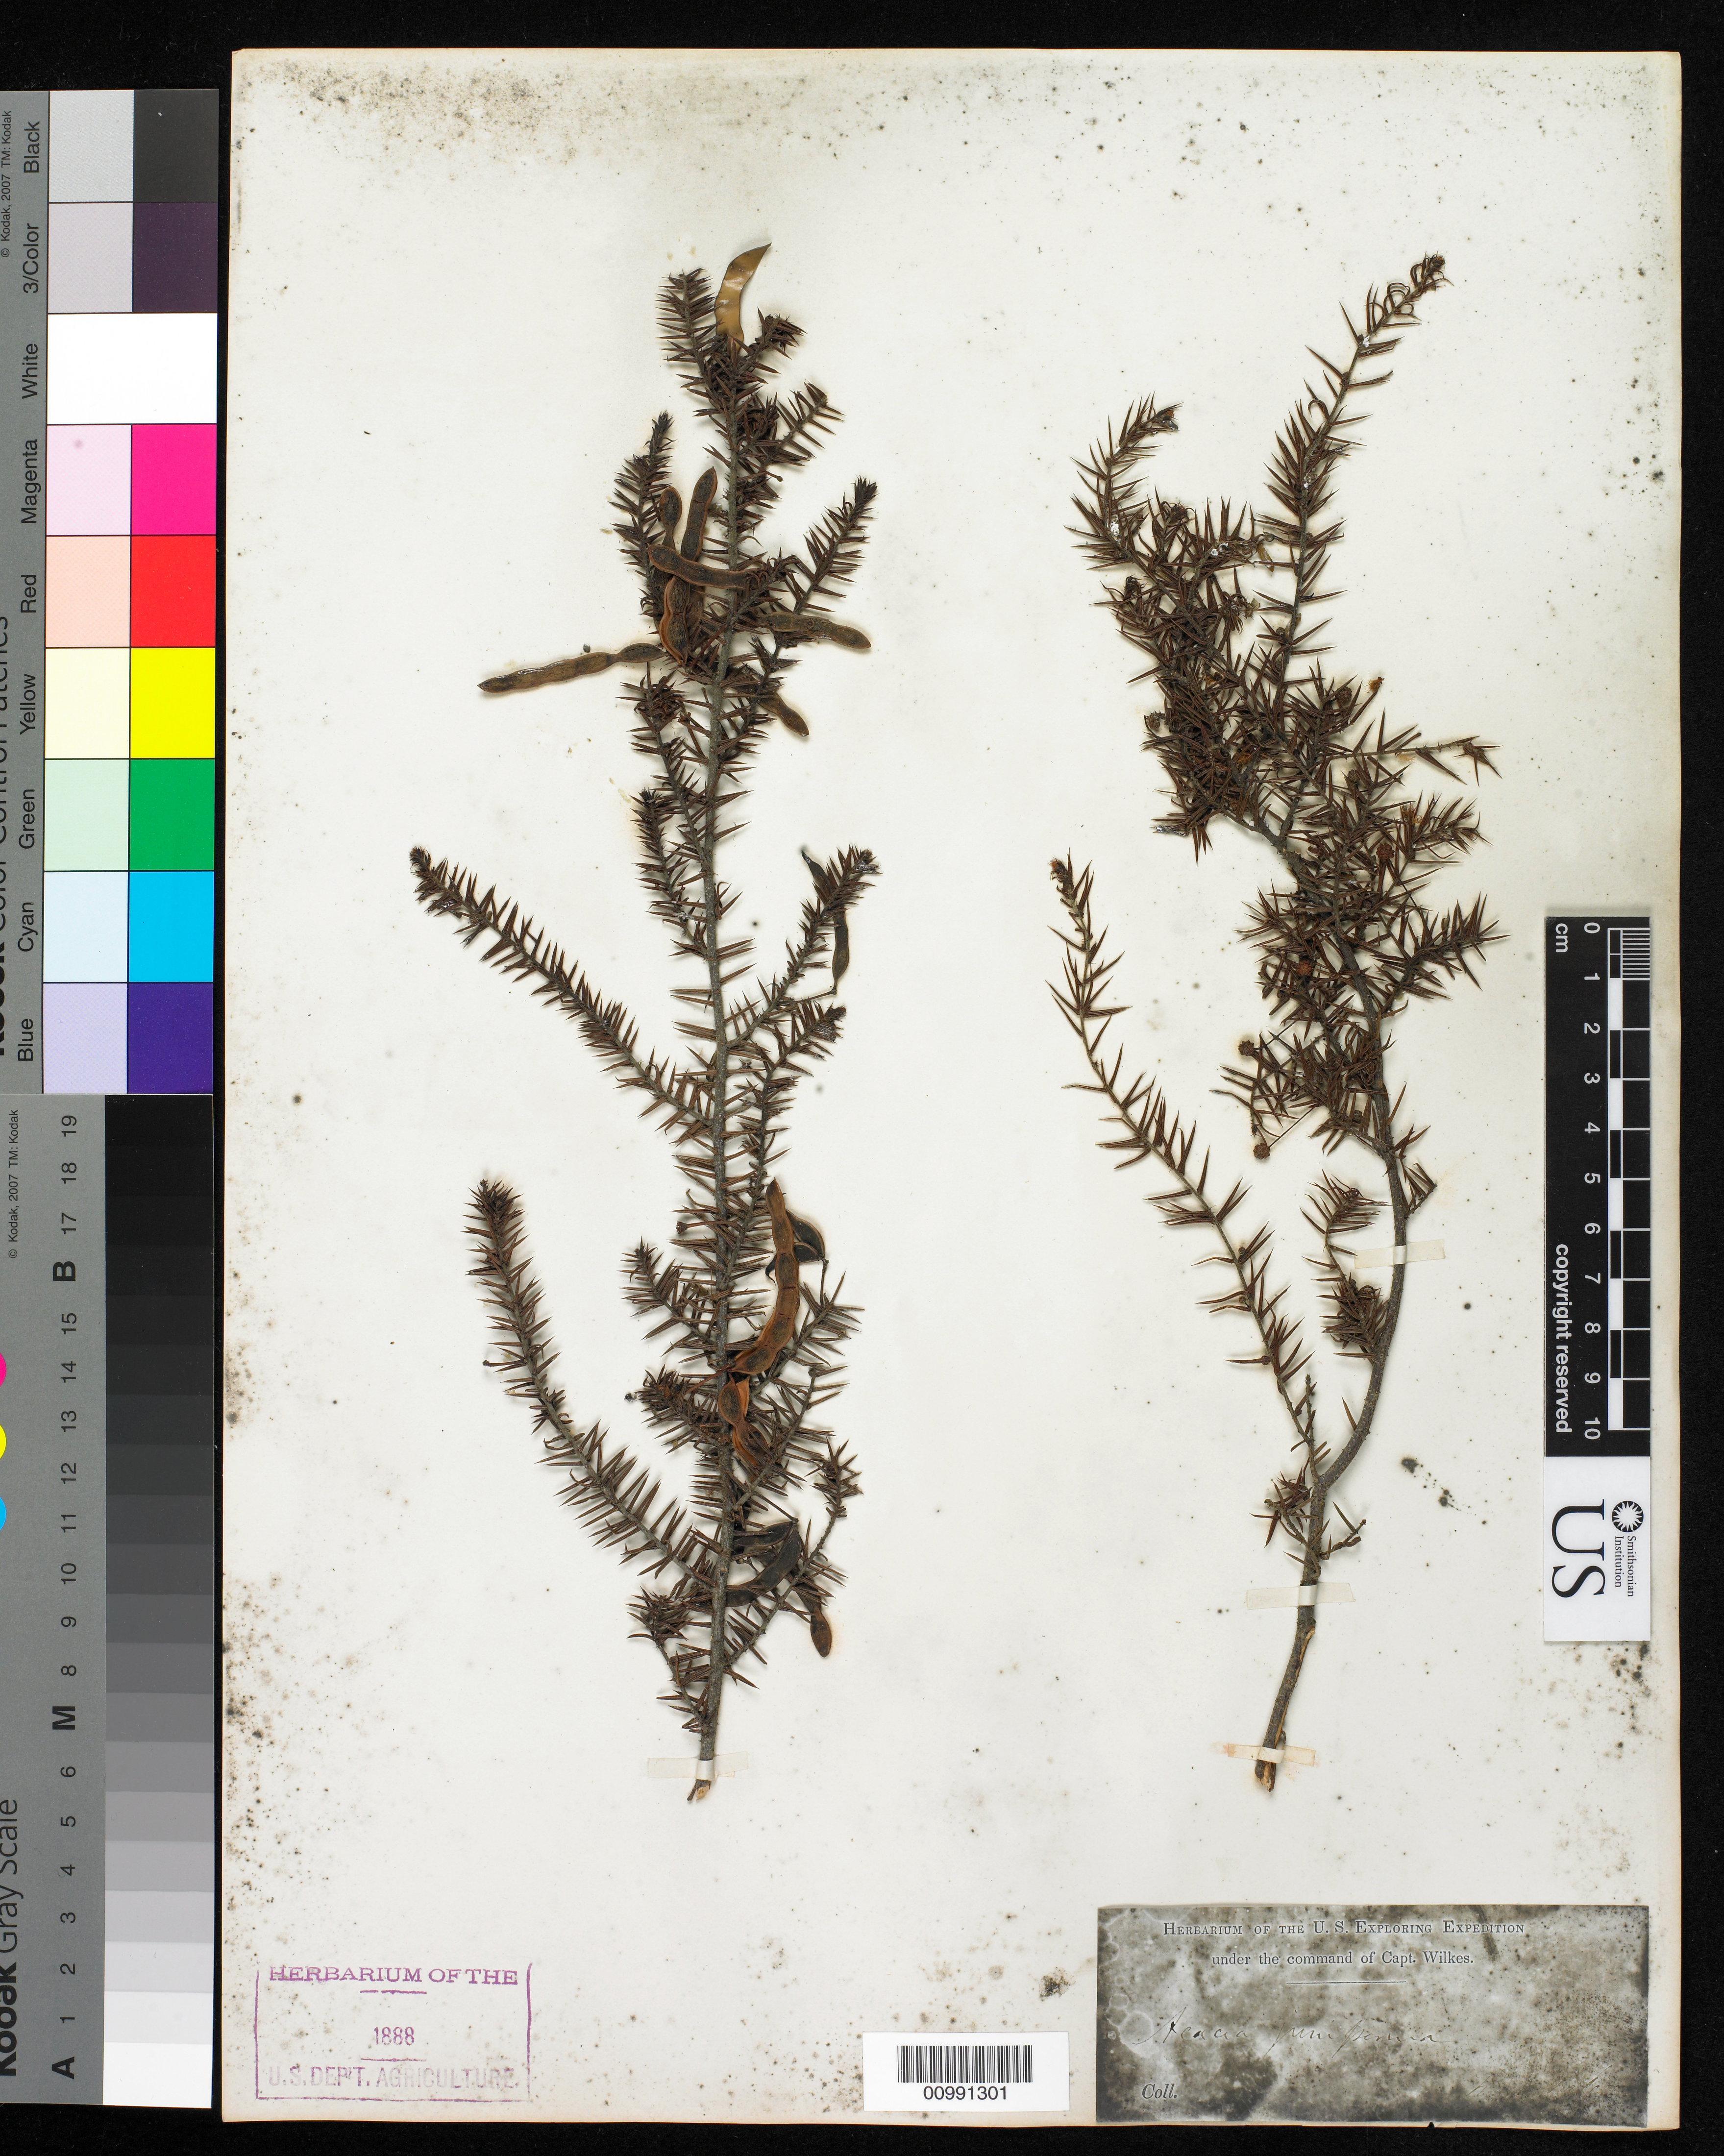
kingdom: Plantae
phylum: Tracheophyta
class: Magnoliopsida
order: Fabales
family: Fabaceae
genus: Acacia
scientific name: Acacia ulicifolia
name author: (Salisb.) Court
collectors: Wilkes Explor. Exped.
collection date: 1838/1842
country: Australia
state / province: New South Wales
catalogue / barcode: US 98515